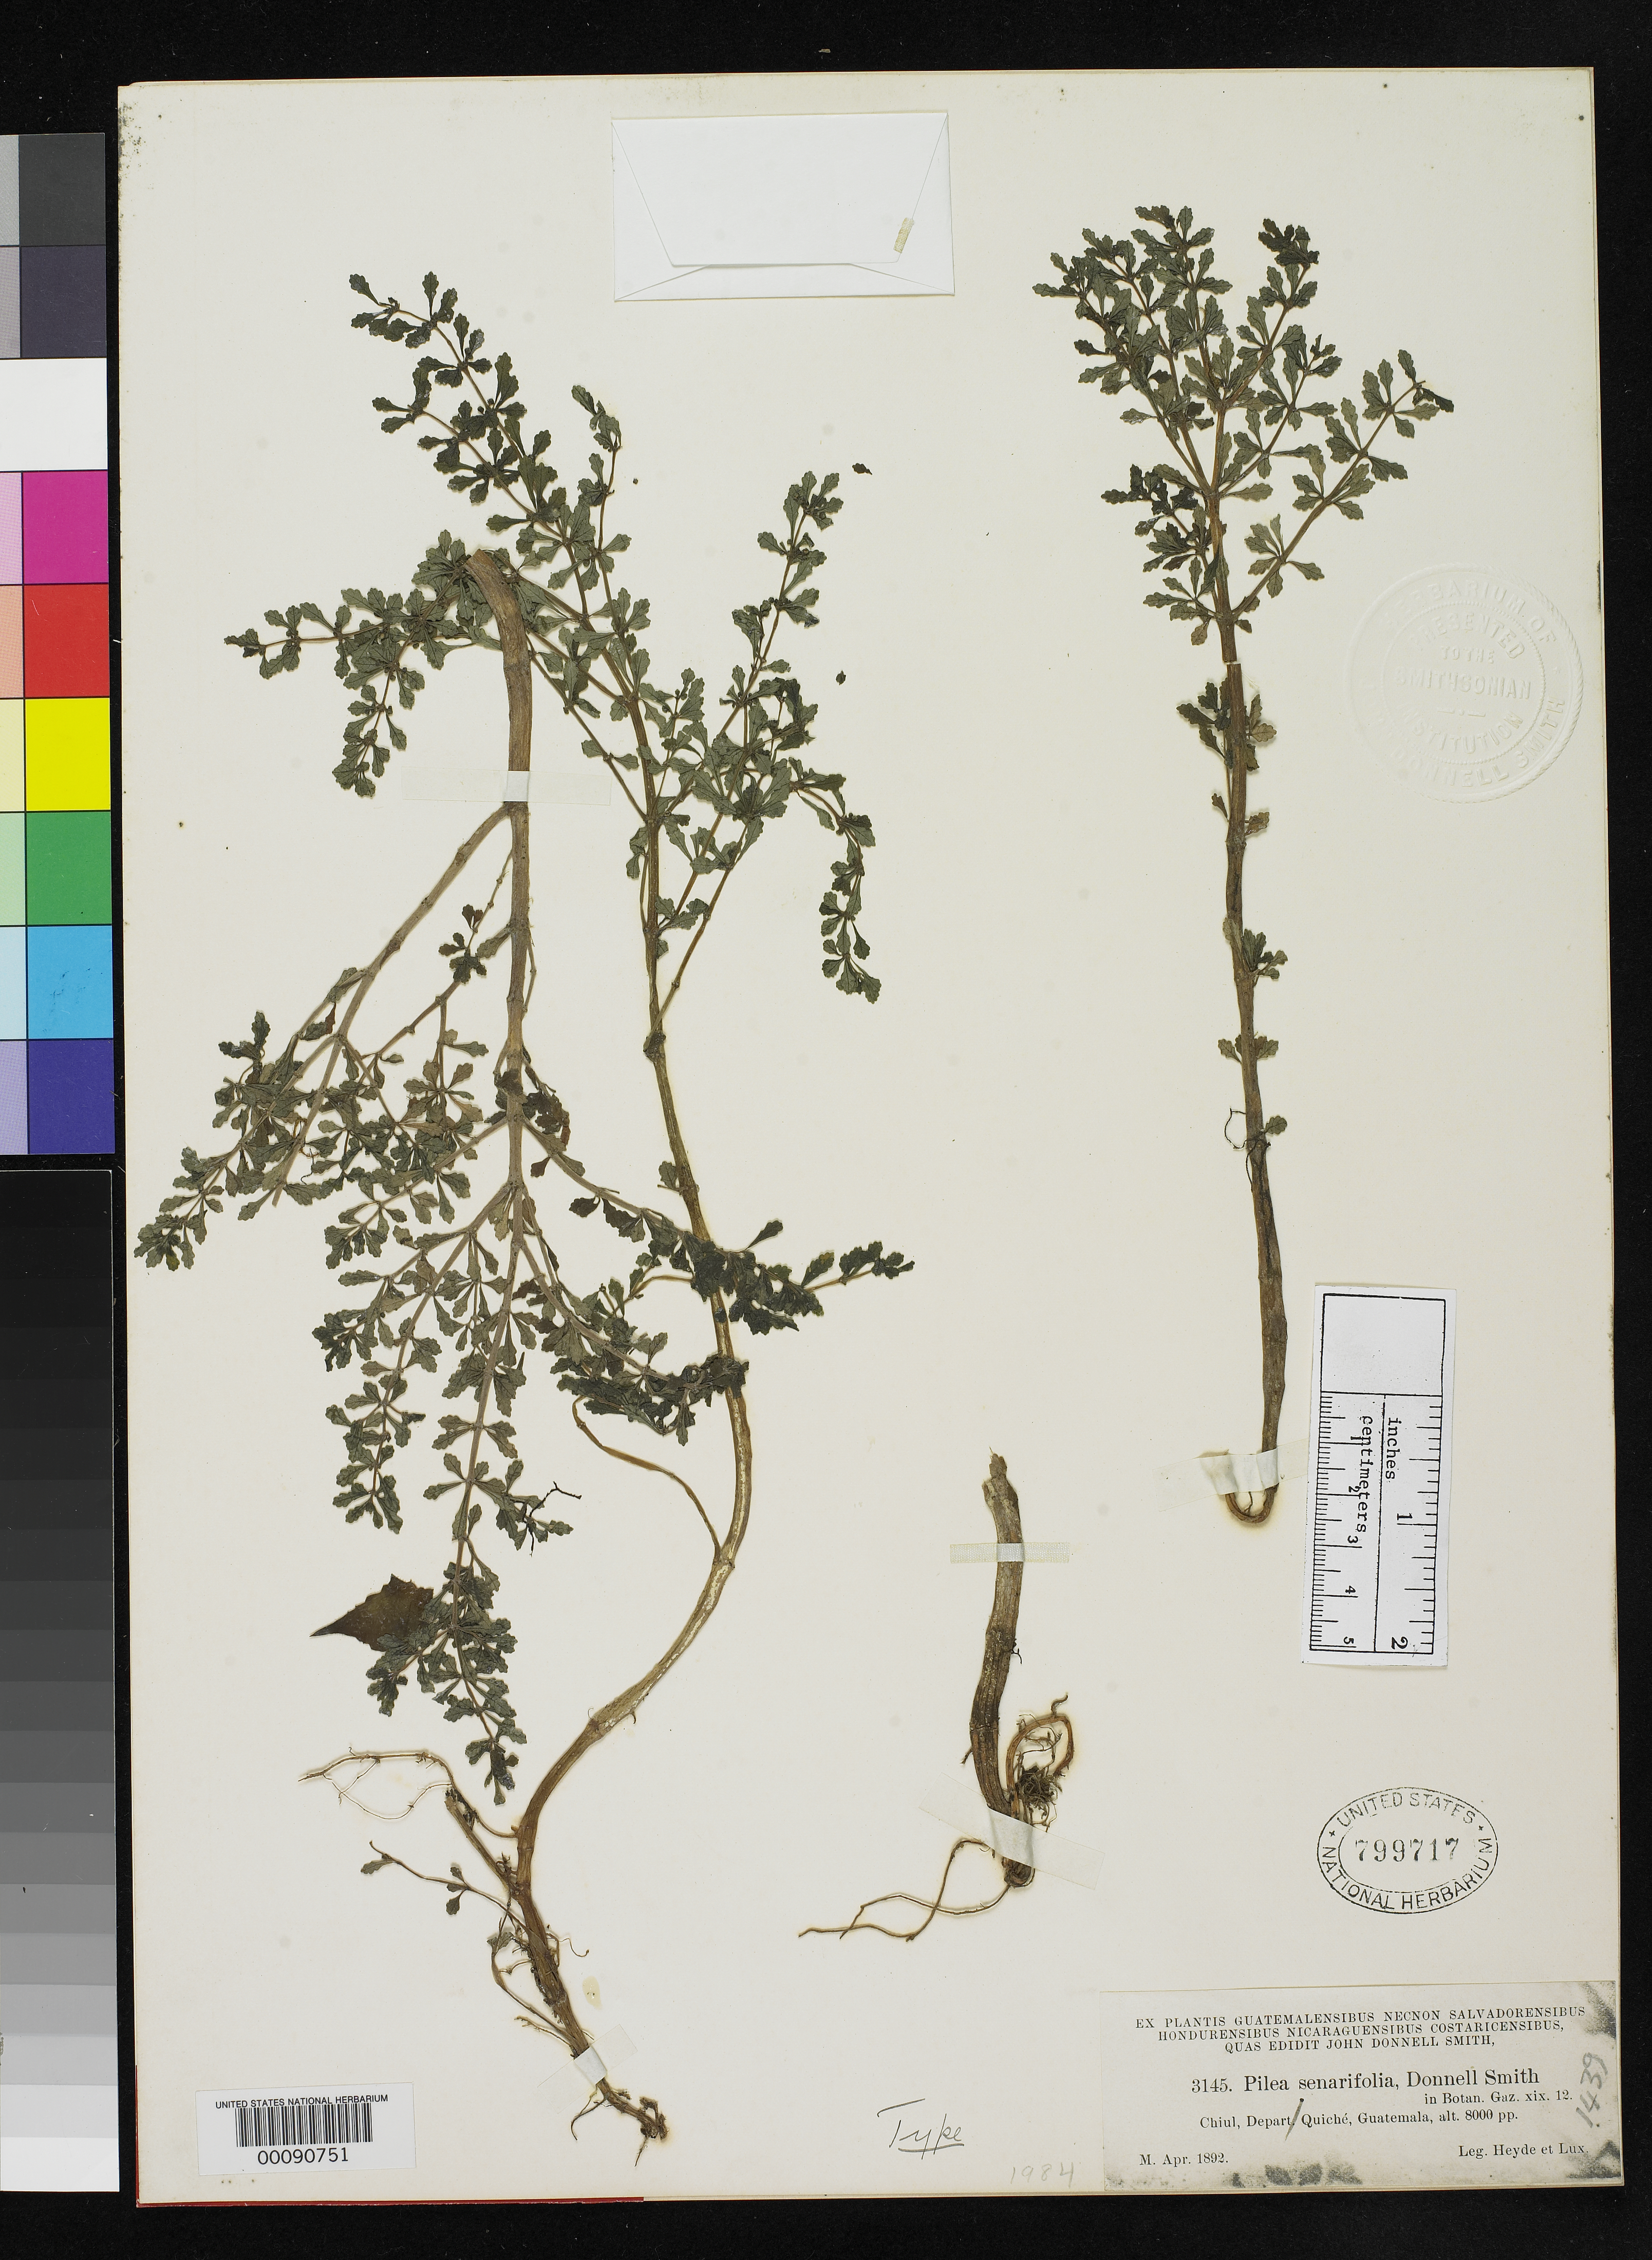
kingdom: Plantae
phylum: Tracheophyta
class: Magnoliopsida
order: Rosales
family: Urticaceae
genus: Pilea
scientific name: Pilea senarifolia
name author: Donn. Sm.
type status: Type Collection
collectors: E. T. Heyde & E. Lux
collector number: J.D.S. 3145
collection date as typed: Apr 1892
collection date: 1892-04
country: Guatemala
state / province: El Quiché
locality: Chiul.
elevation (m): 2438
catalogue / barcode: US 799717